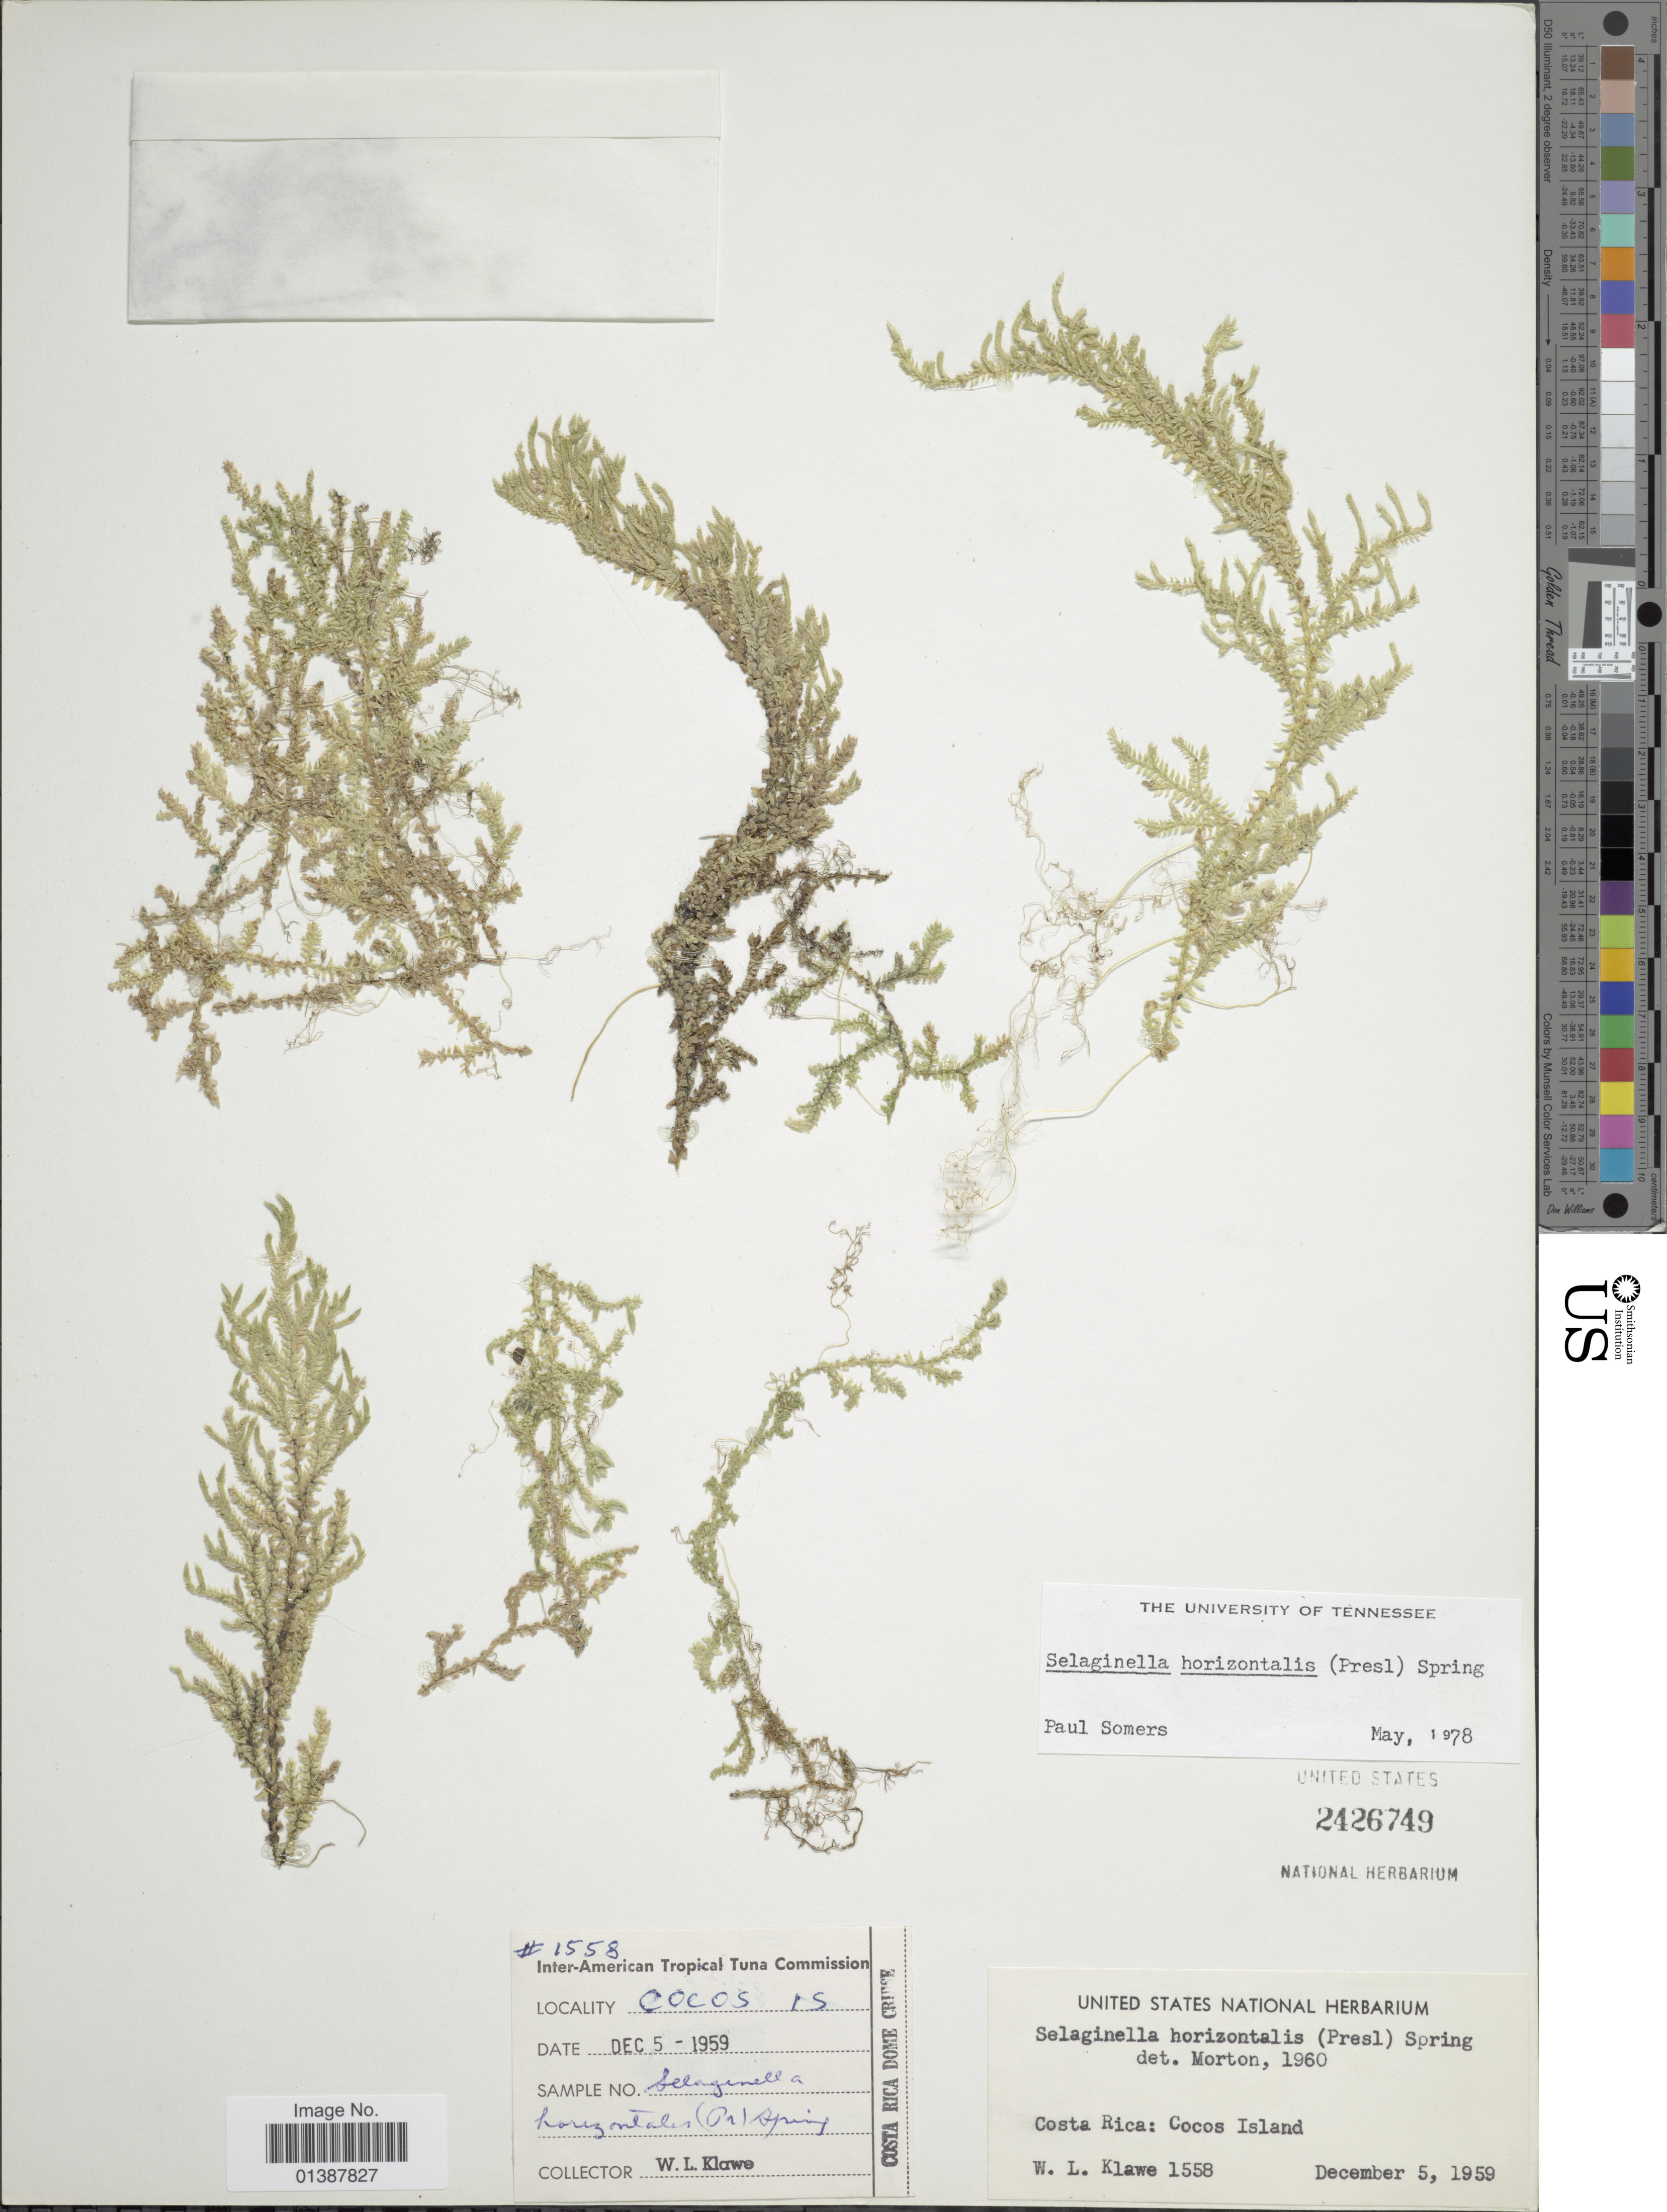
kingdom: Plantae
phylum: Tracheophyta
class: Lycopodiopsida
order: Selaginellales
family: Selaginellaceae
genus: Selaginella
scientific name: Selaginella horizontalis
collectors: W. Klawe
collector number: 1558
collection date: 1959-12-05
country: Costa Rica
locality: Cocos Island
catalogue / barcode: US 2426749